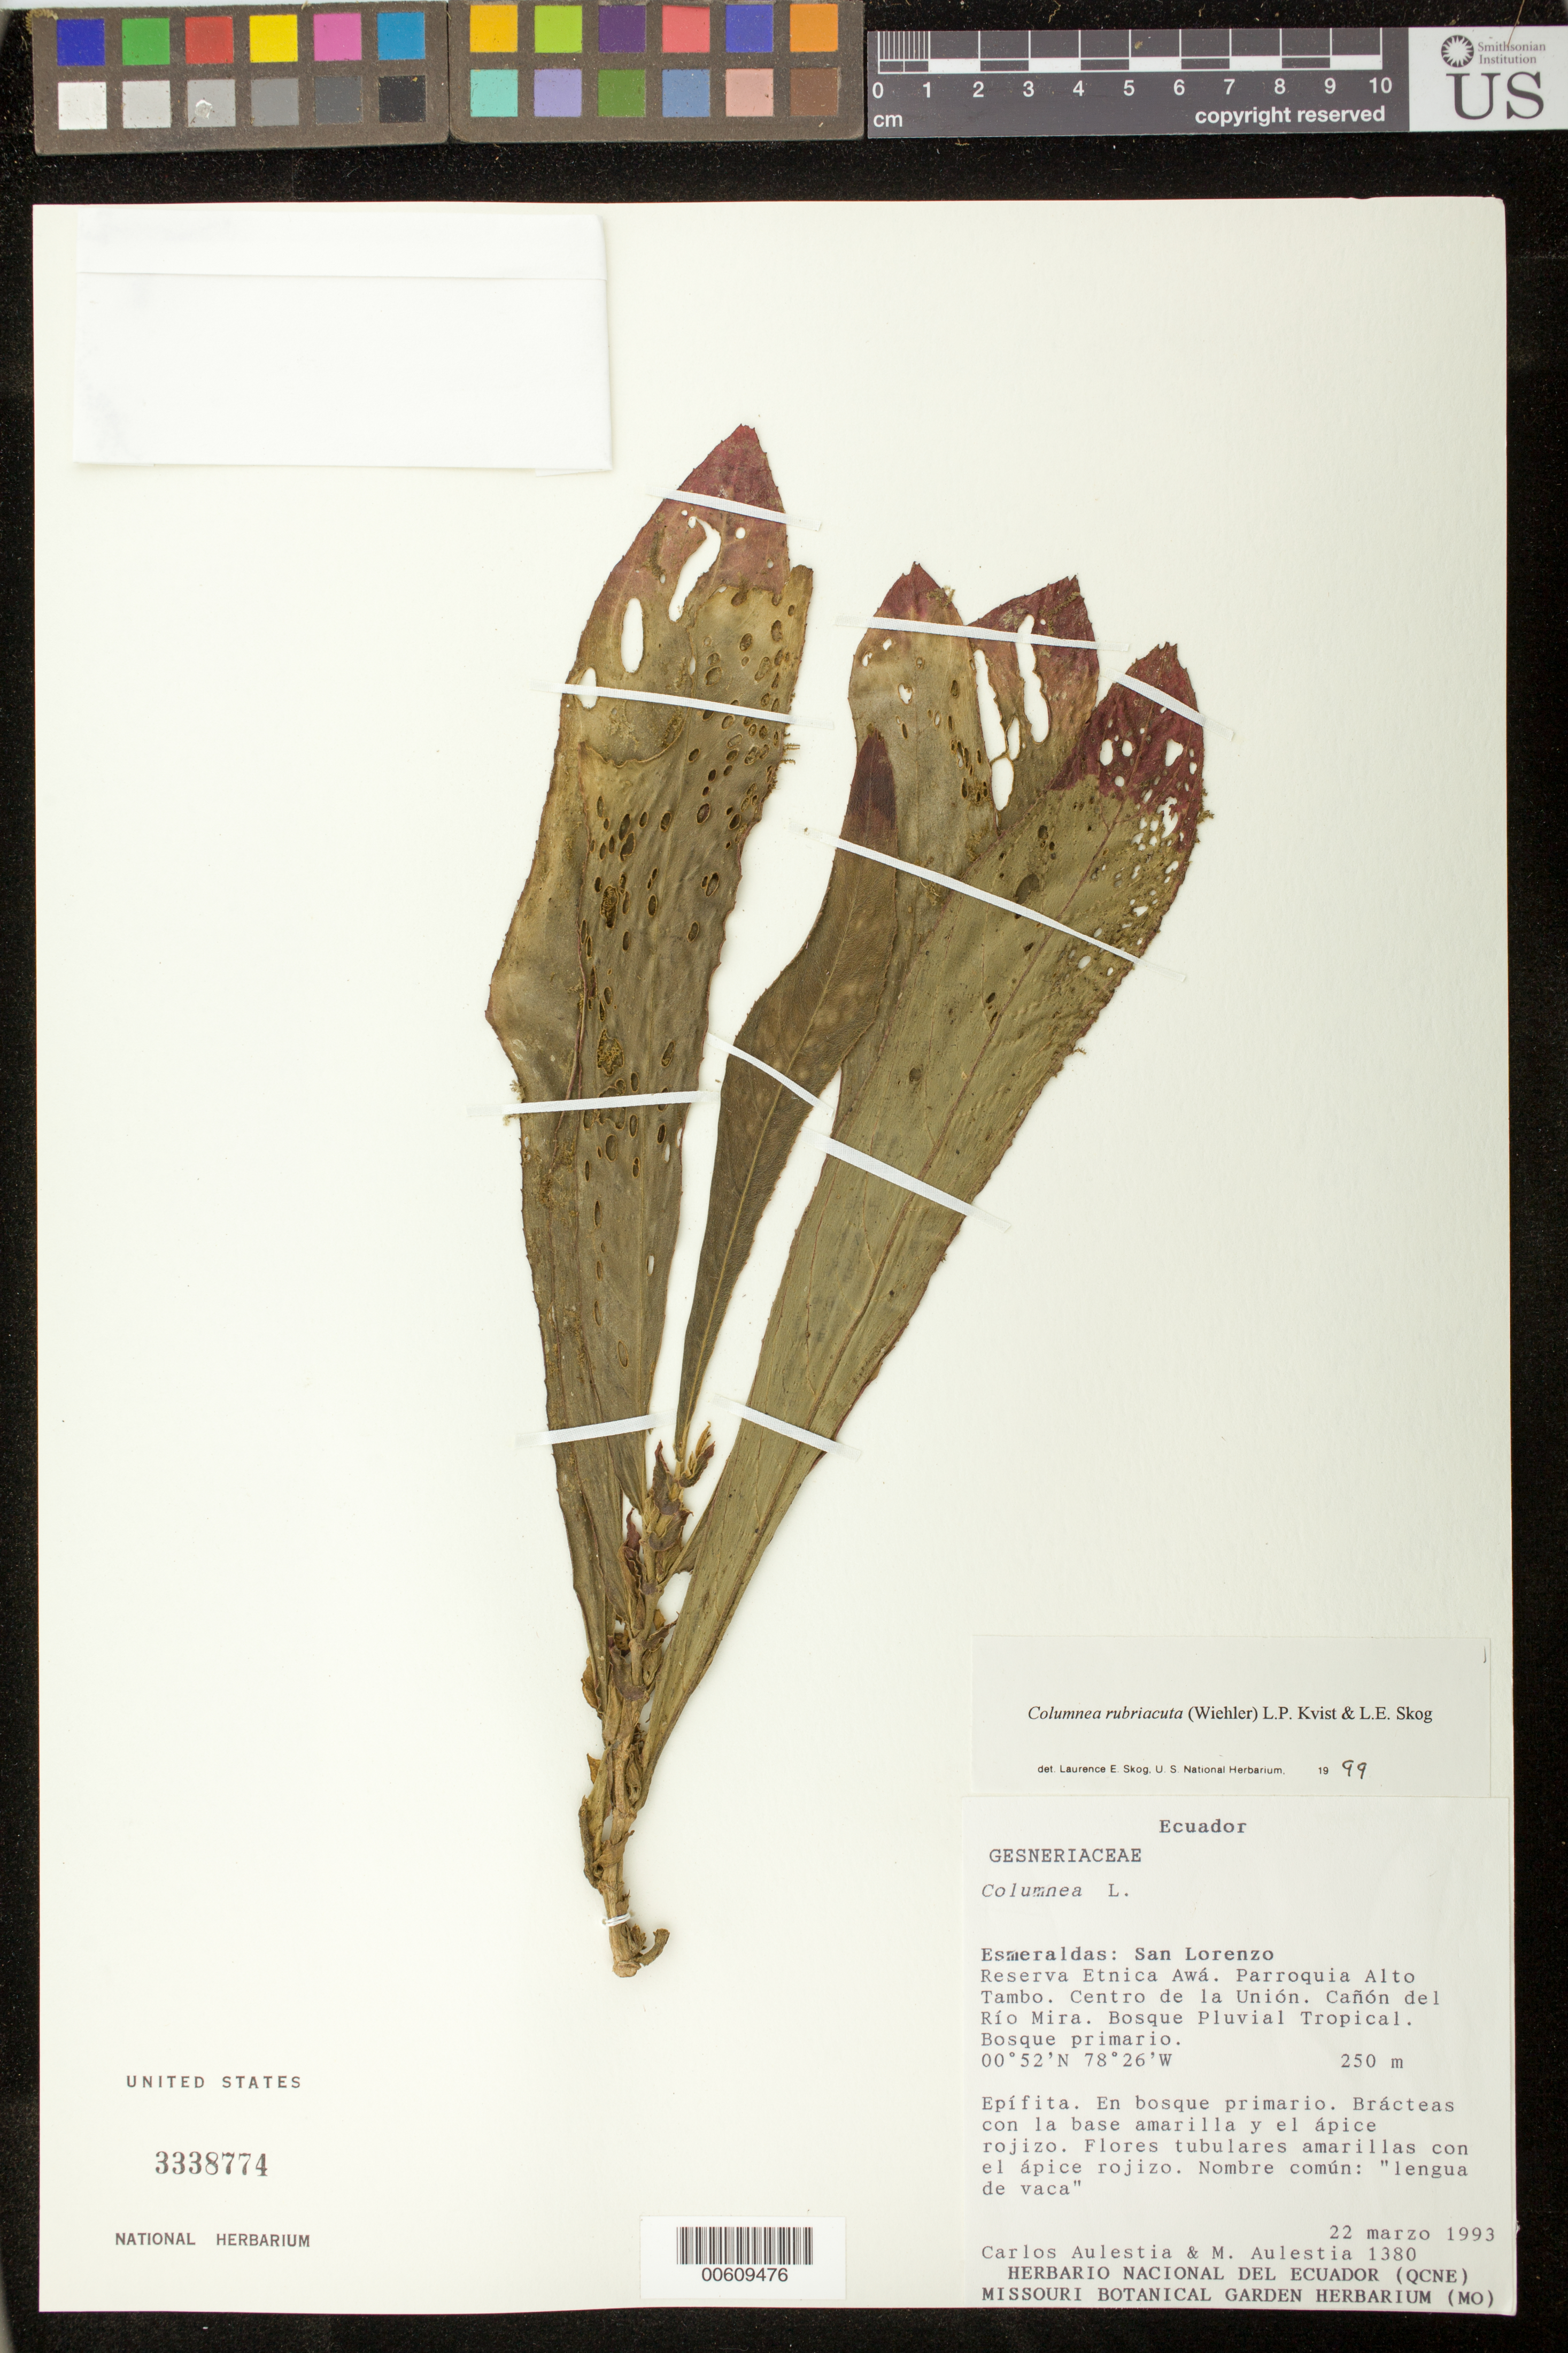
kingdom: Plantae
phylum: Tracheophyta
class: Magnoliopsida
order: Lamiales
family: Gesneriaceae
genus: Columnea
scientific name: Columnea rubriacuta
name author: (Wiehler) L.P. Kvist & L.E. Skog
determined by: Skog, Laurence E.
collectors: C. Aulestia & M. Aulestia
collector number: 1380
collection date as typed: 22 Mar 1993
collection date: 1993-03-22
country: Ecuador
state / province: Esmeraldas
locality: San Lorenzo: Reserva Etnica Awá, Parroquia Alto Tambo, Centro de la Unión, cañón del Río Mira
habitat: Bosque pluvial tropical, en bosque primario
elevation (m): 250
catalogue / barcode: US 3338774